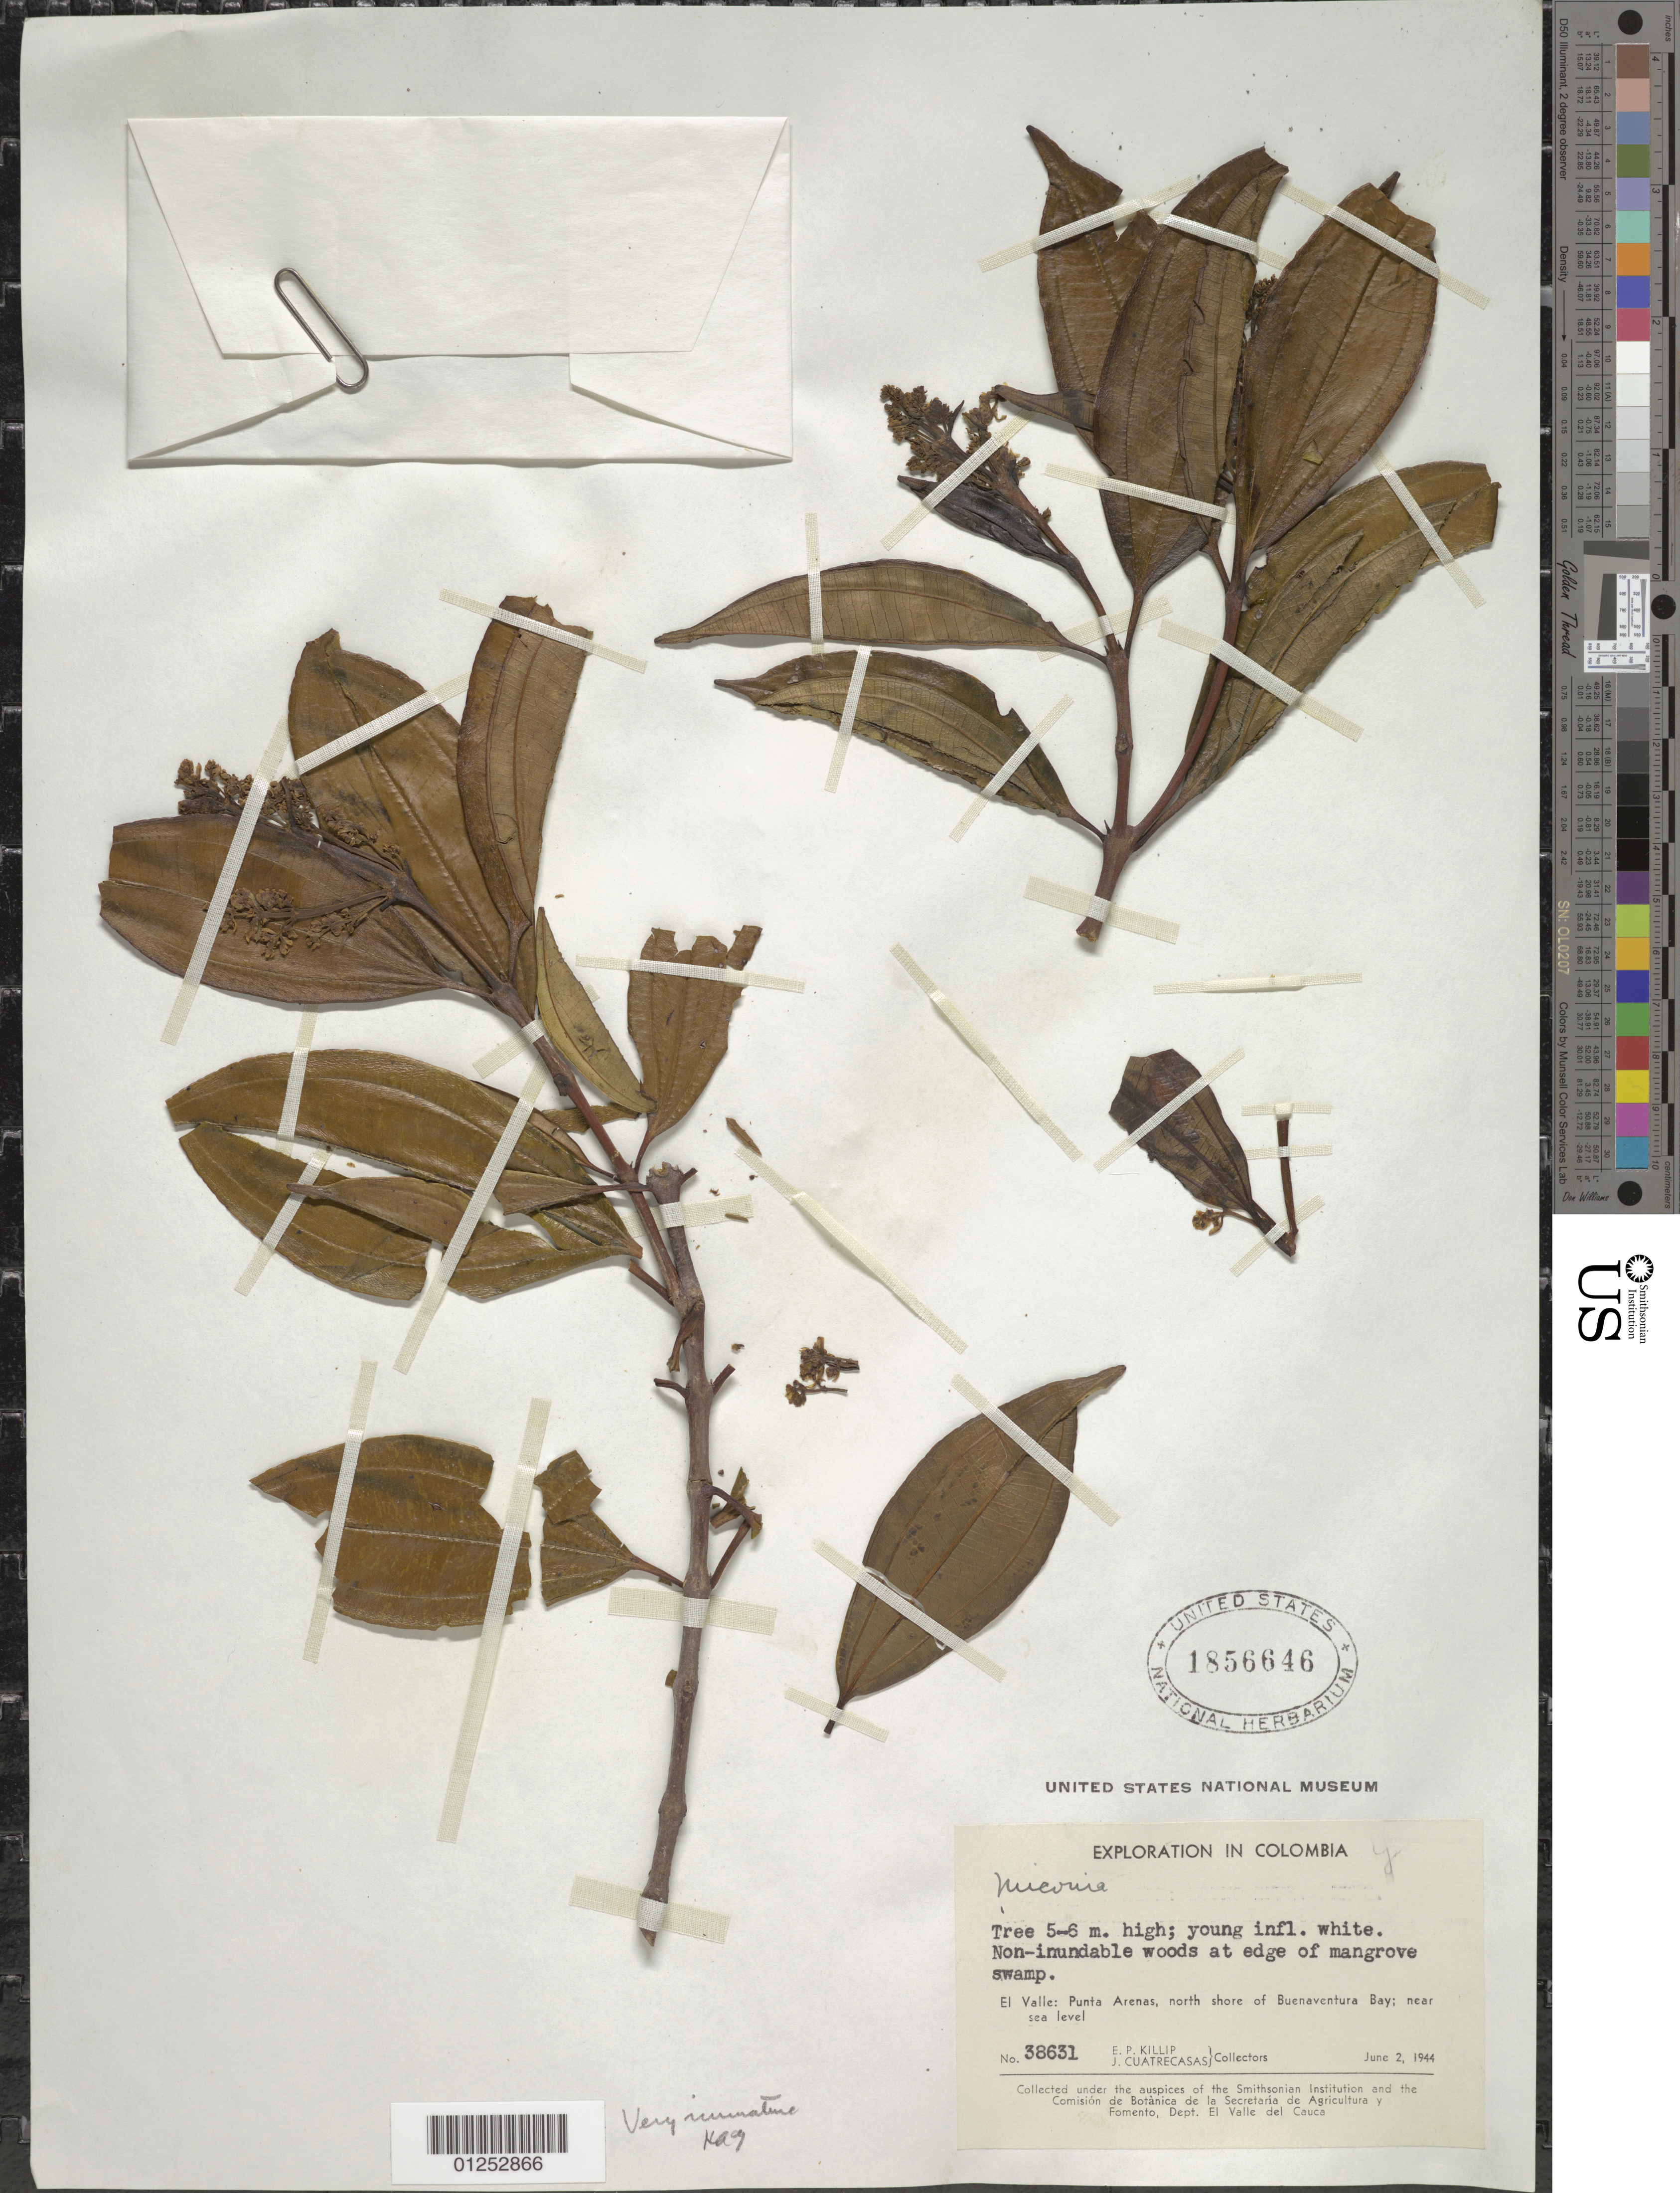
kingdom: Plantae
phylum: Tracheophyta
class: Magnoliopsida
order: Myrtales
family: Melastomataceae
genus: Miconia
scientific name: Miconia sp.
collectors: E. P. Killip & J. Cuatrecasas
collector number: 38631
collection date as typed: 02 Jun 1944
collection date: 1944-06-02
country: Colombia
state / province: Valle del Cauca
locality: Punta Arenas, north shore of Buenaventura Bay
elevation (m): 0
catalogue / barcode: US 1856646